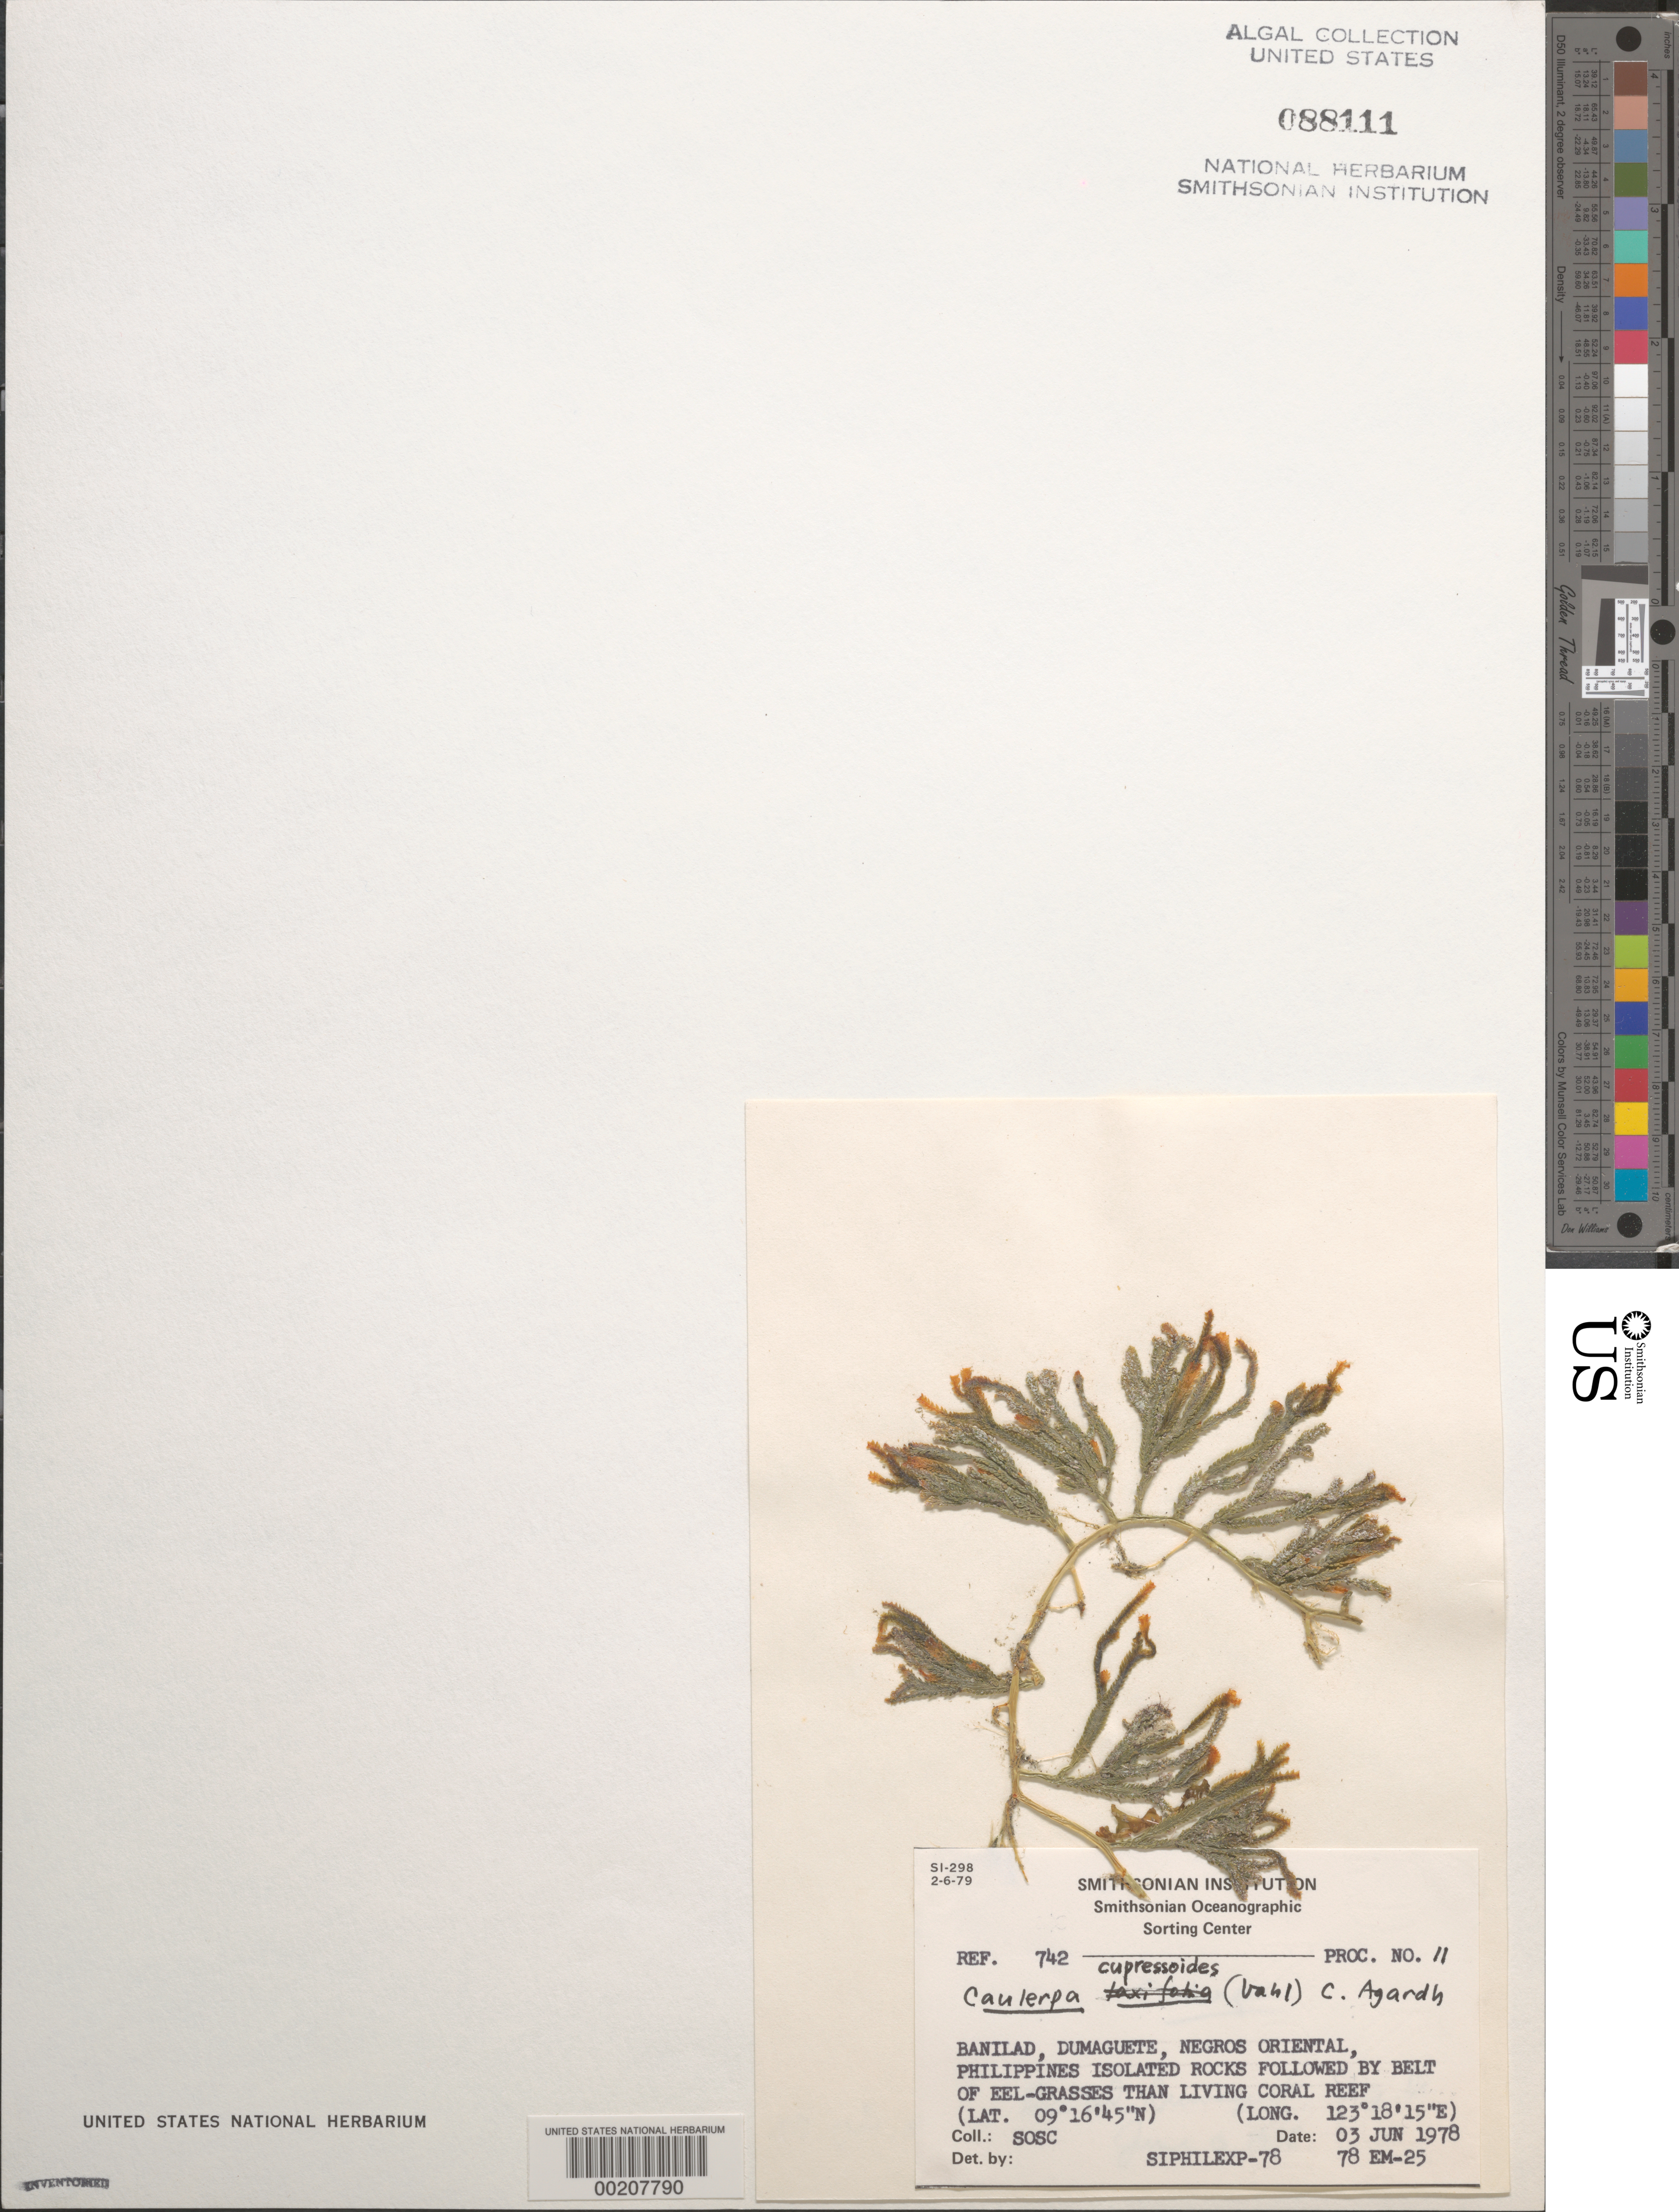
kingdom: Plantae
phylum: Chlorophyta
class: Ulvophyceae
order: Bryopsidales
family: Caulerpaceae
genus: Caulerpa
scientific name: Caulerpa cupressoides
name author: (Vahl) C. Agardh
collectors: SOSC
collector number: Station 78 Em-25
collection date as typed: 03 Jun 1978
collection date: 1978-06-03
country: Philippines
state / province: Central Visayas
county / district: Negros Oriental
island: Negros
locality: Banilad, Dumaguete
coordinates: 09 16'45"N, 123 18'15"E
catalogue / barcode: US 88111